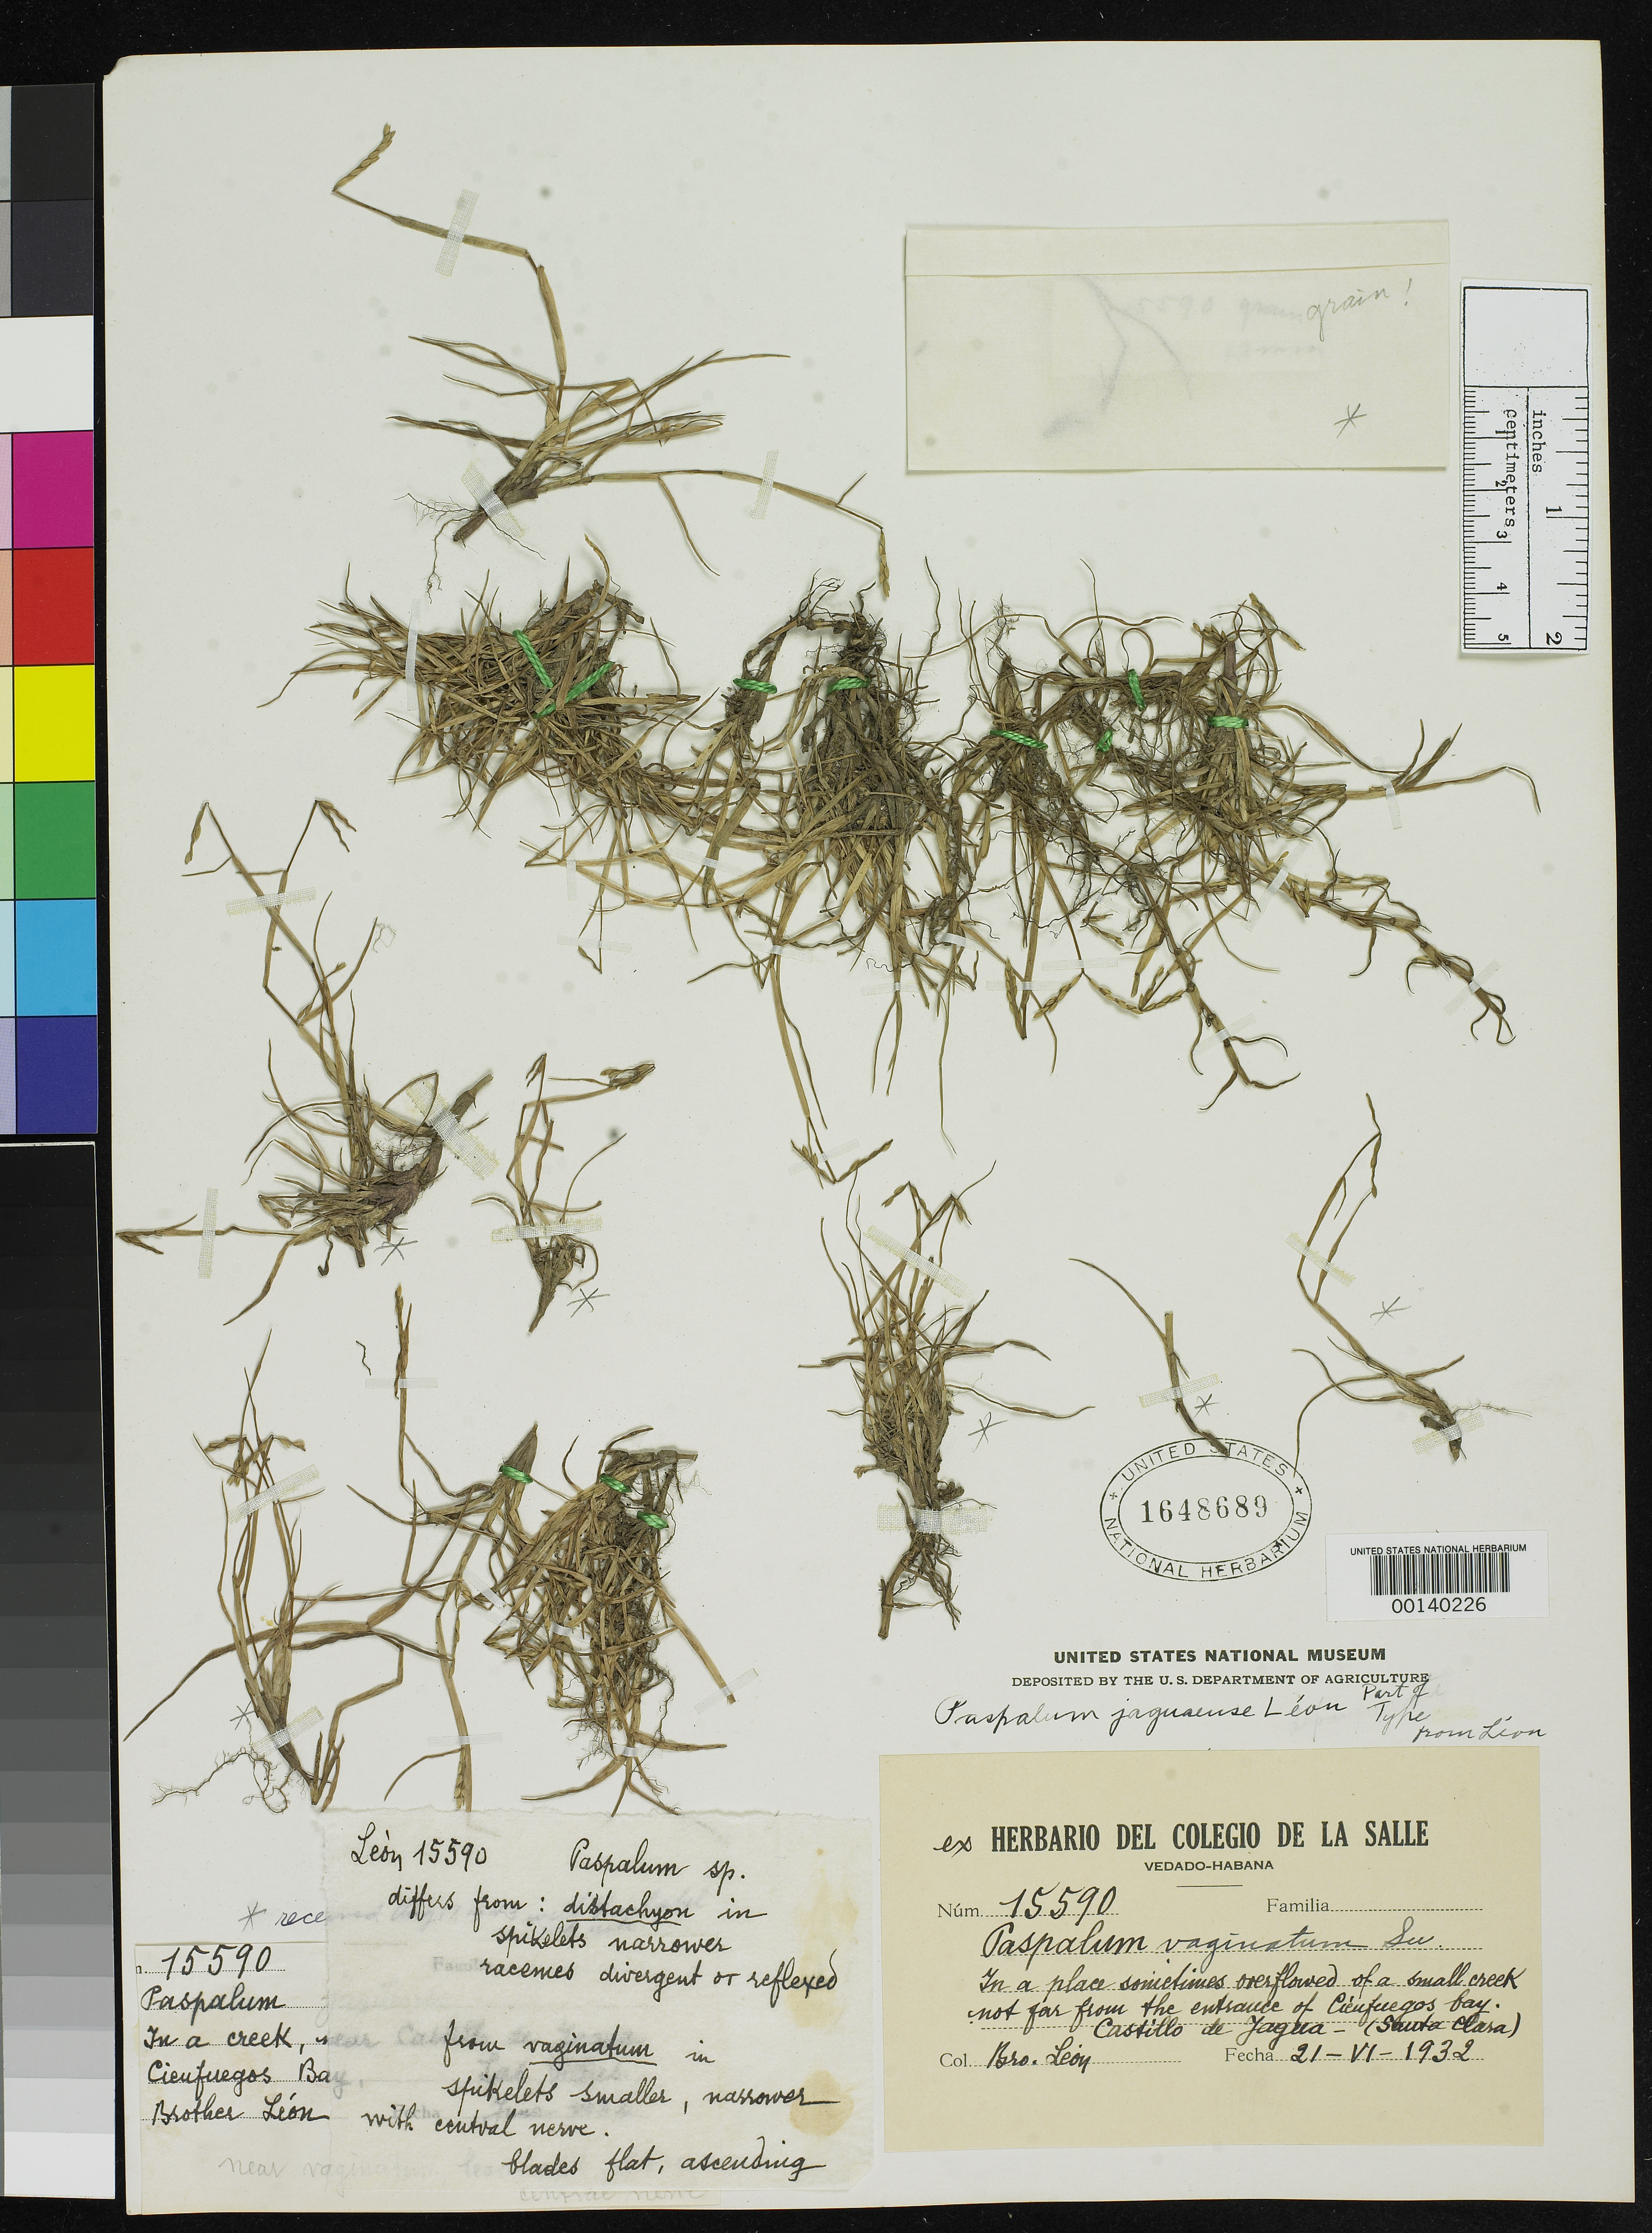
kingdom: Plantae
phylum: Tracheophyta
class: Liliopsida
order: Poales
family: Poaceae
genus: Paspalum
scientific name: Paspalum jaguaense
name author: León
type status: Isotype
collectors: Bro. León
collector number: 15590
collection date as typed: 21 Jun 1932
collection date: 1932-06-21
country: Cuba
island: Greater Antilles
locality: Near Castillo de Jagua.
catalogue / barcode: US 1648689